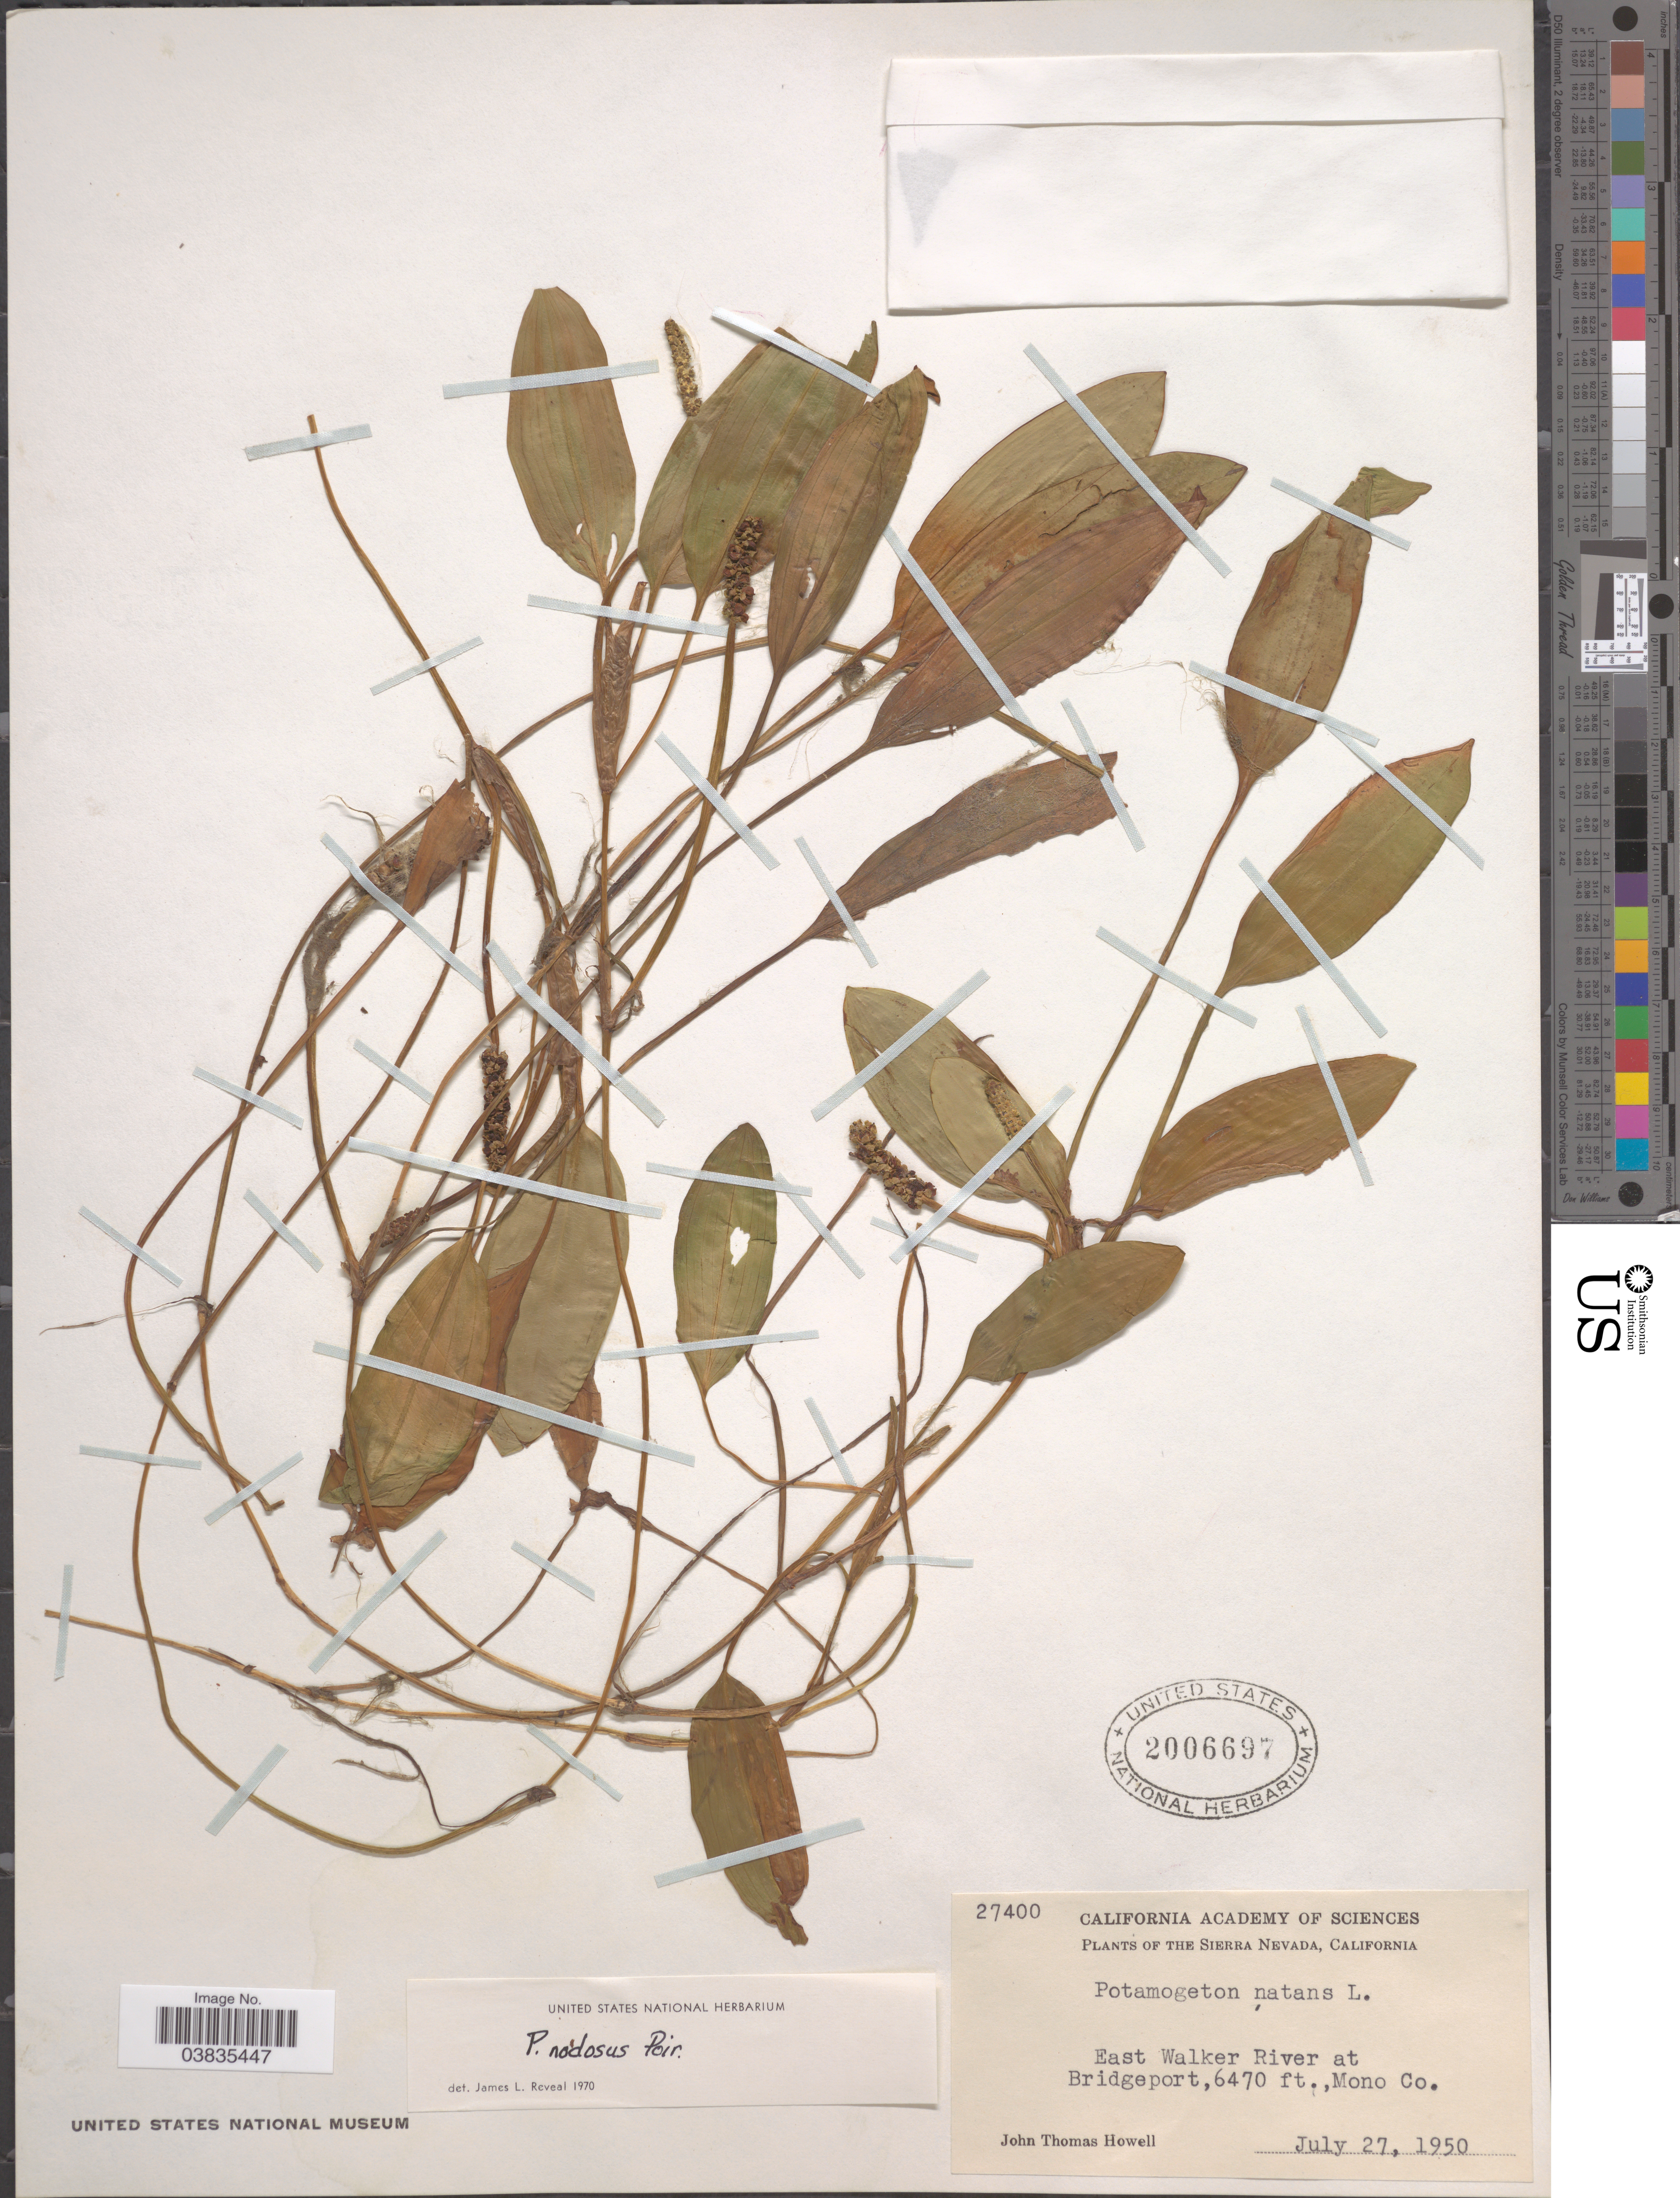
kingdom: Plantae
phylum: Tracheophyta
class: Liliopsida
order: Alismatales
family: Potamogetonaceae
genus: Potamogeton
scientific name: Potamogeton nodosus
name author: Poir.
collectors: J. T. Howell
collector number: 27400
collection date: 1950-07-27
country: United States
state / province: California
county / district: Mono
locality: Sierra Nevada. East Walker River at Bridgeport, Mono Co.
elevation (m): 1972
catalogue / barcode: US 2006697